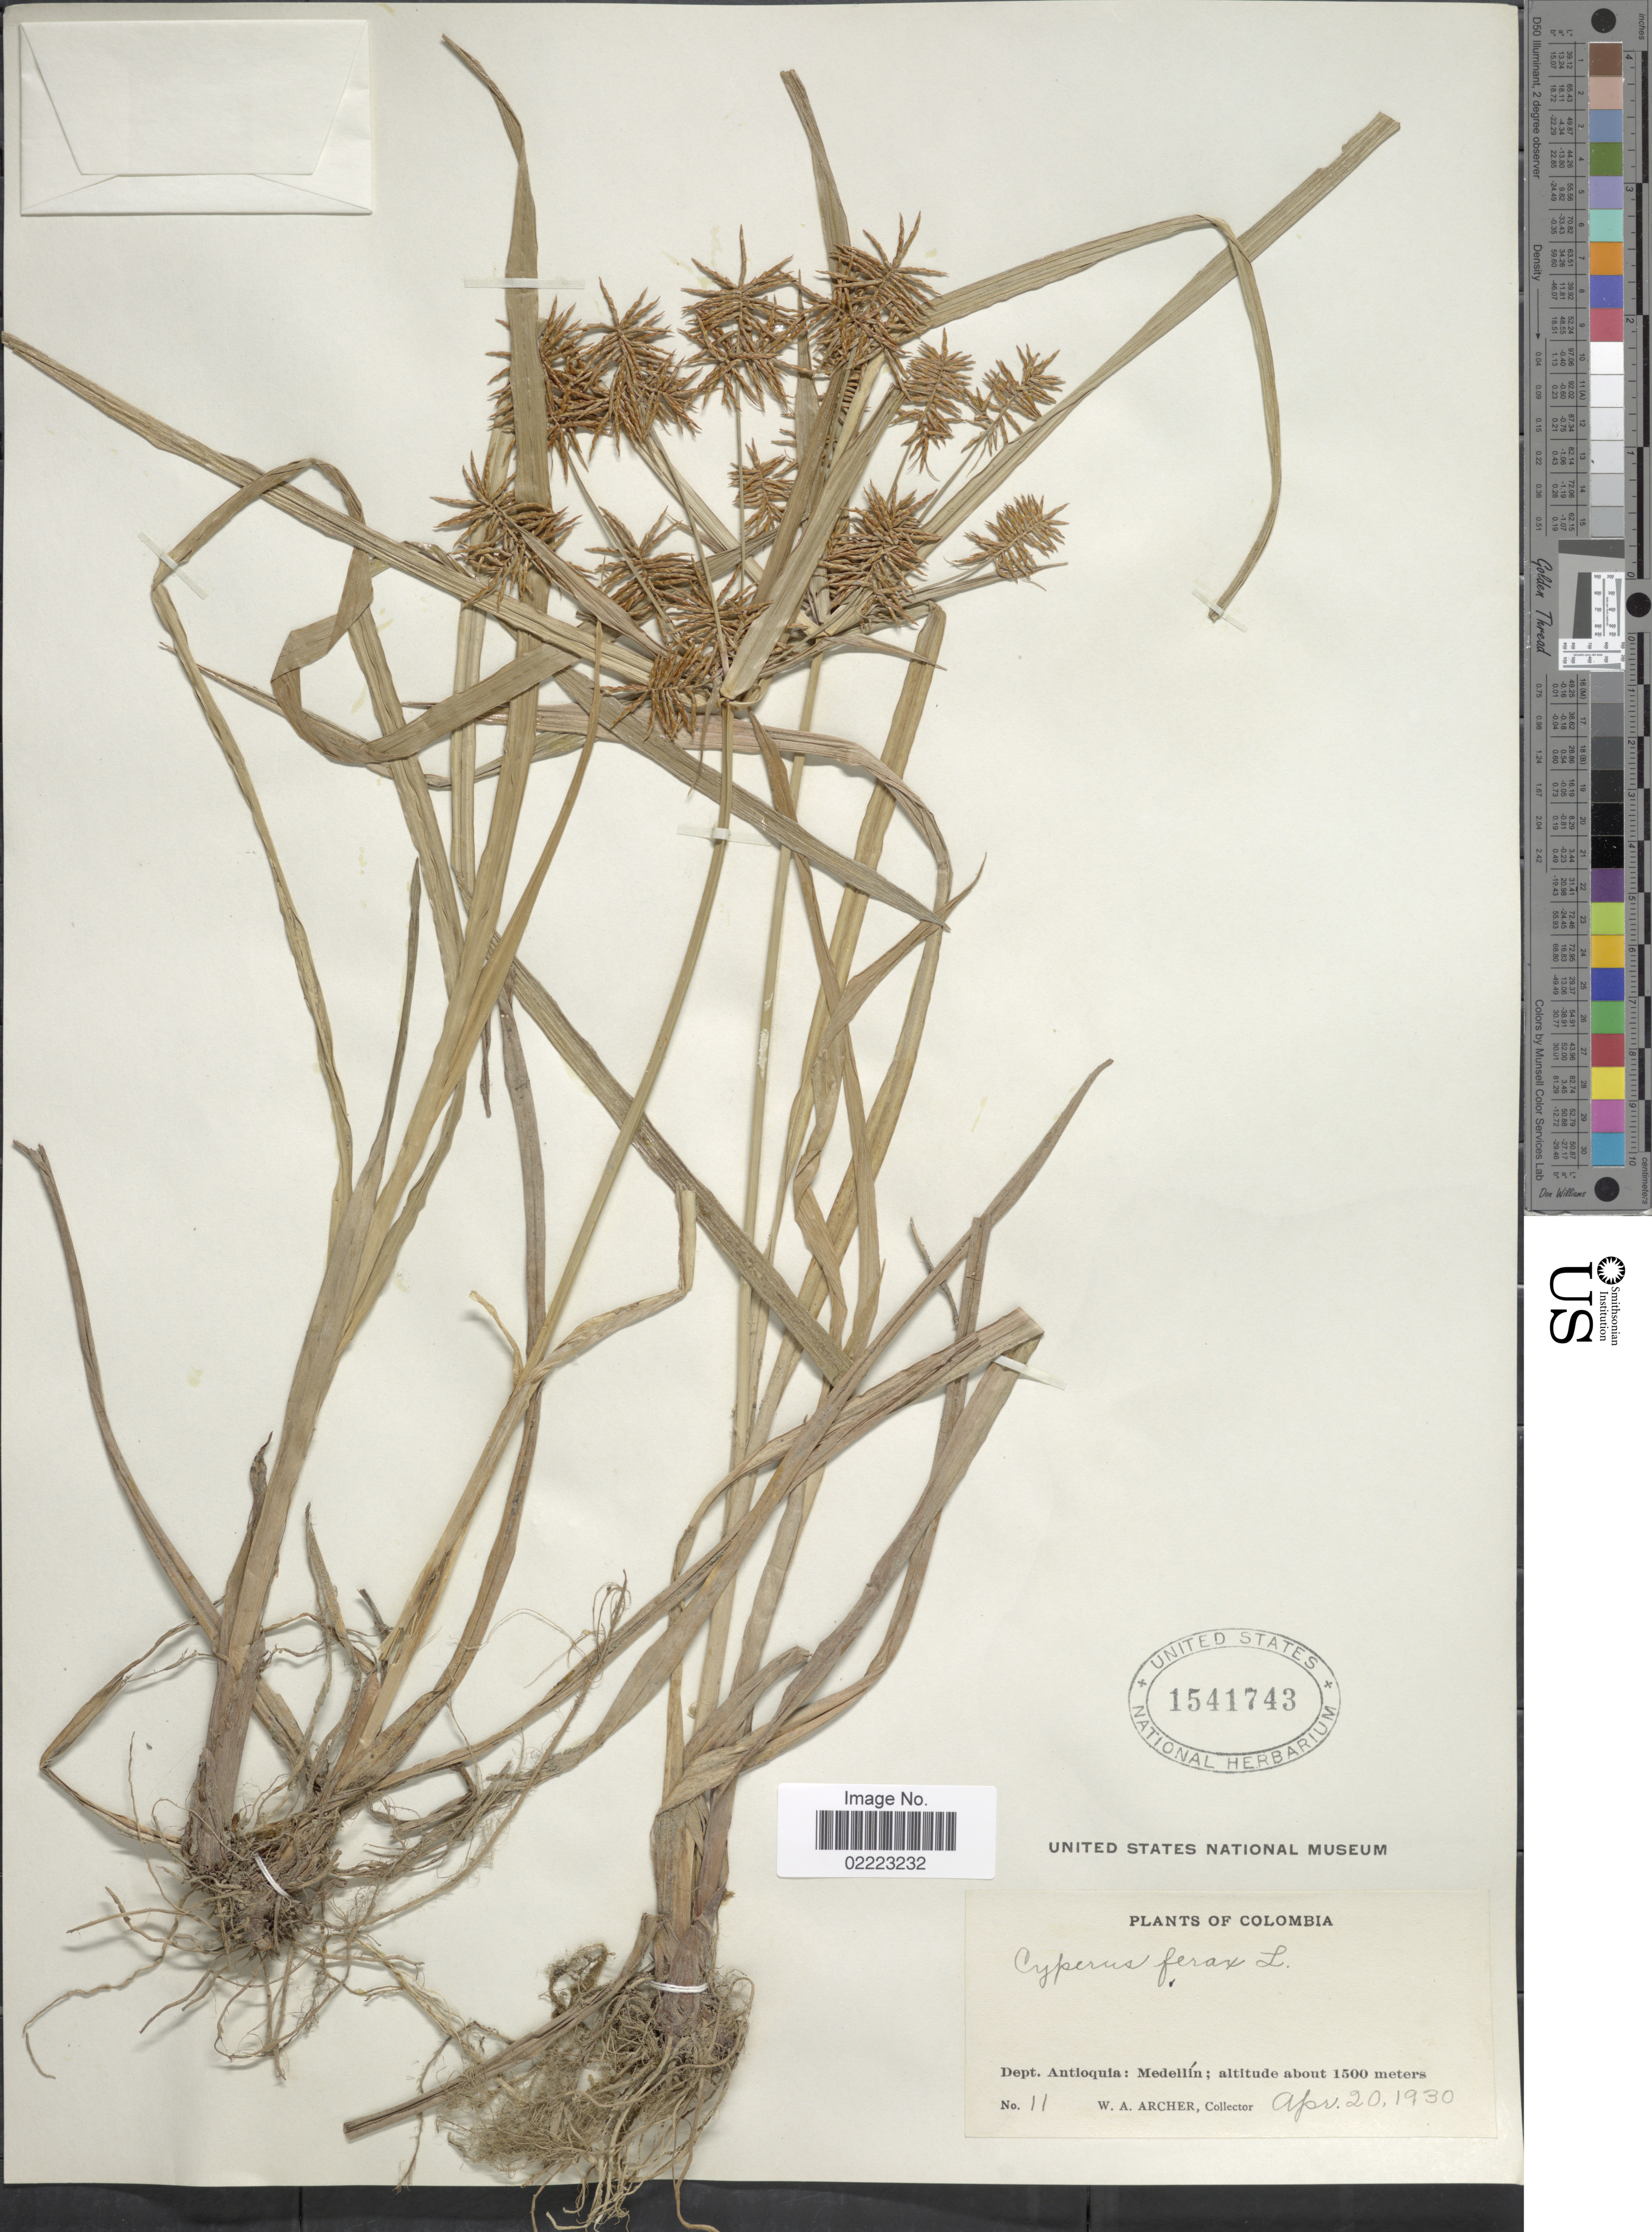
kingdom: Plantae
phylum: Tracheophyta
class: Liliopsida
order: Poales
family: Cyperaceae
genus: Cyperus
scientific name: Cyperus odoratus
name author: L.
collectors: W. A. Archer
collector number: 11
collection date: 1930-04-20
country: Colombia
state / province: Antioquia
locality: Dept. Antioquia: Medellín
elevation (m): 1500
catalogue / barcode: US 1541743